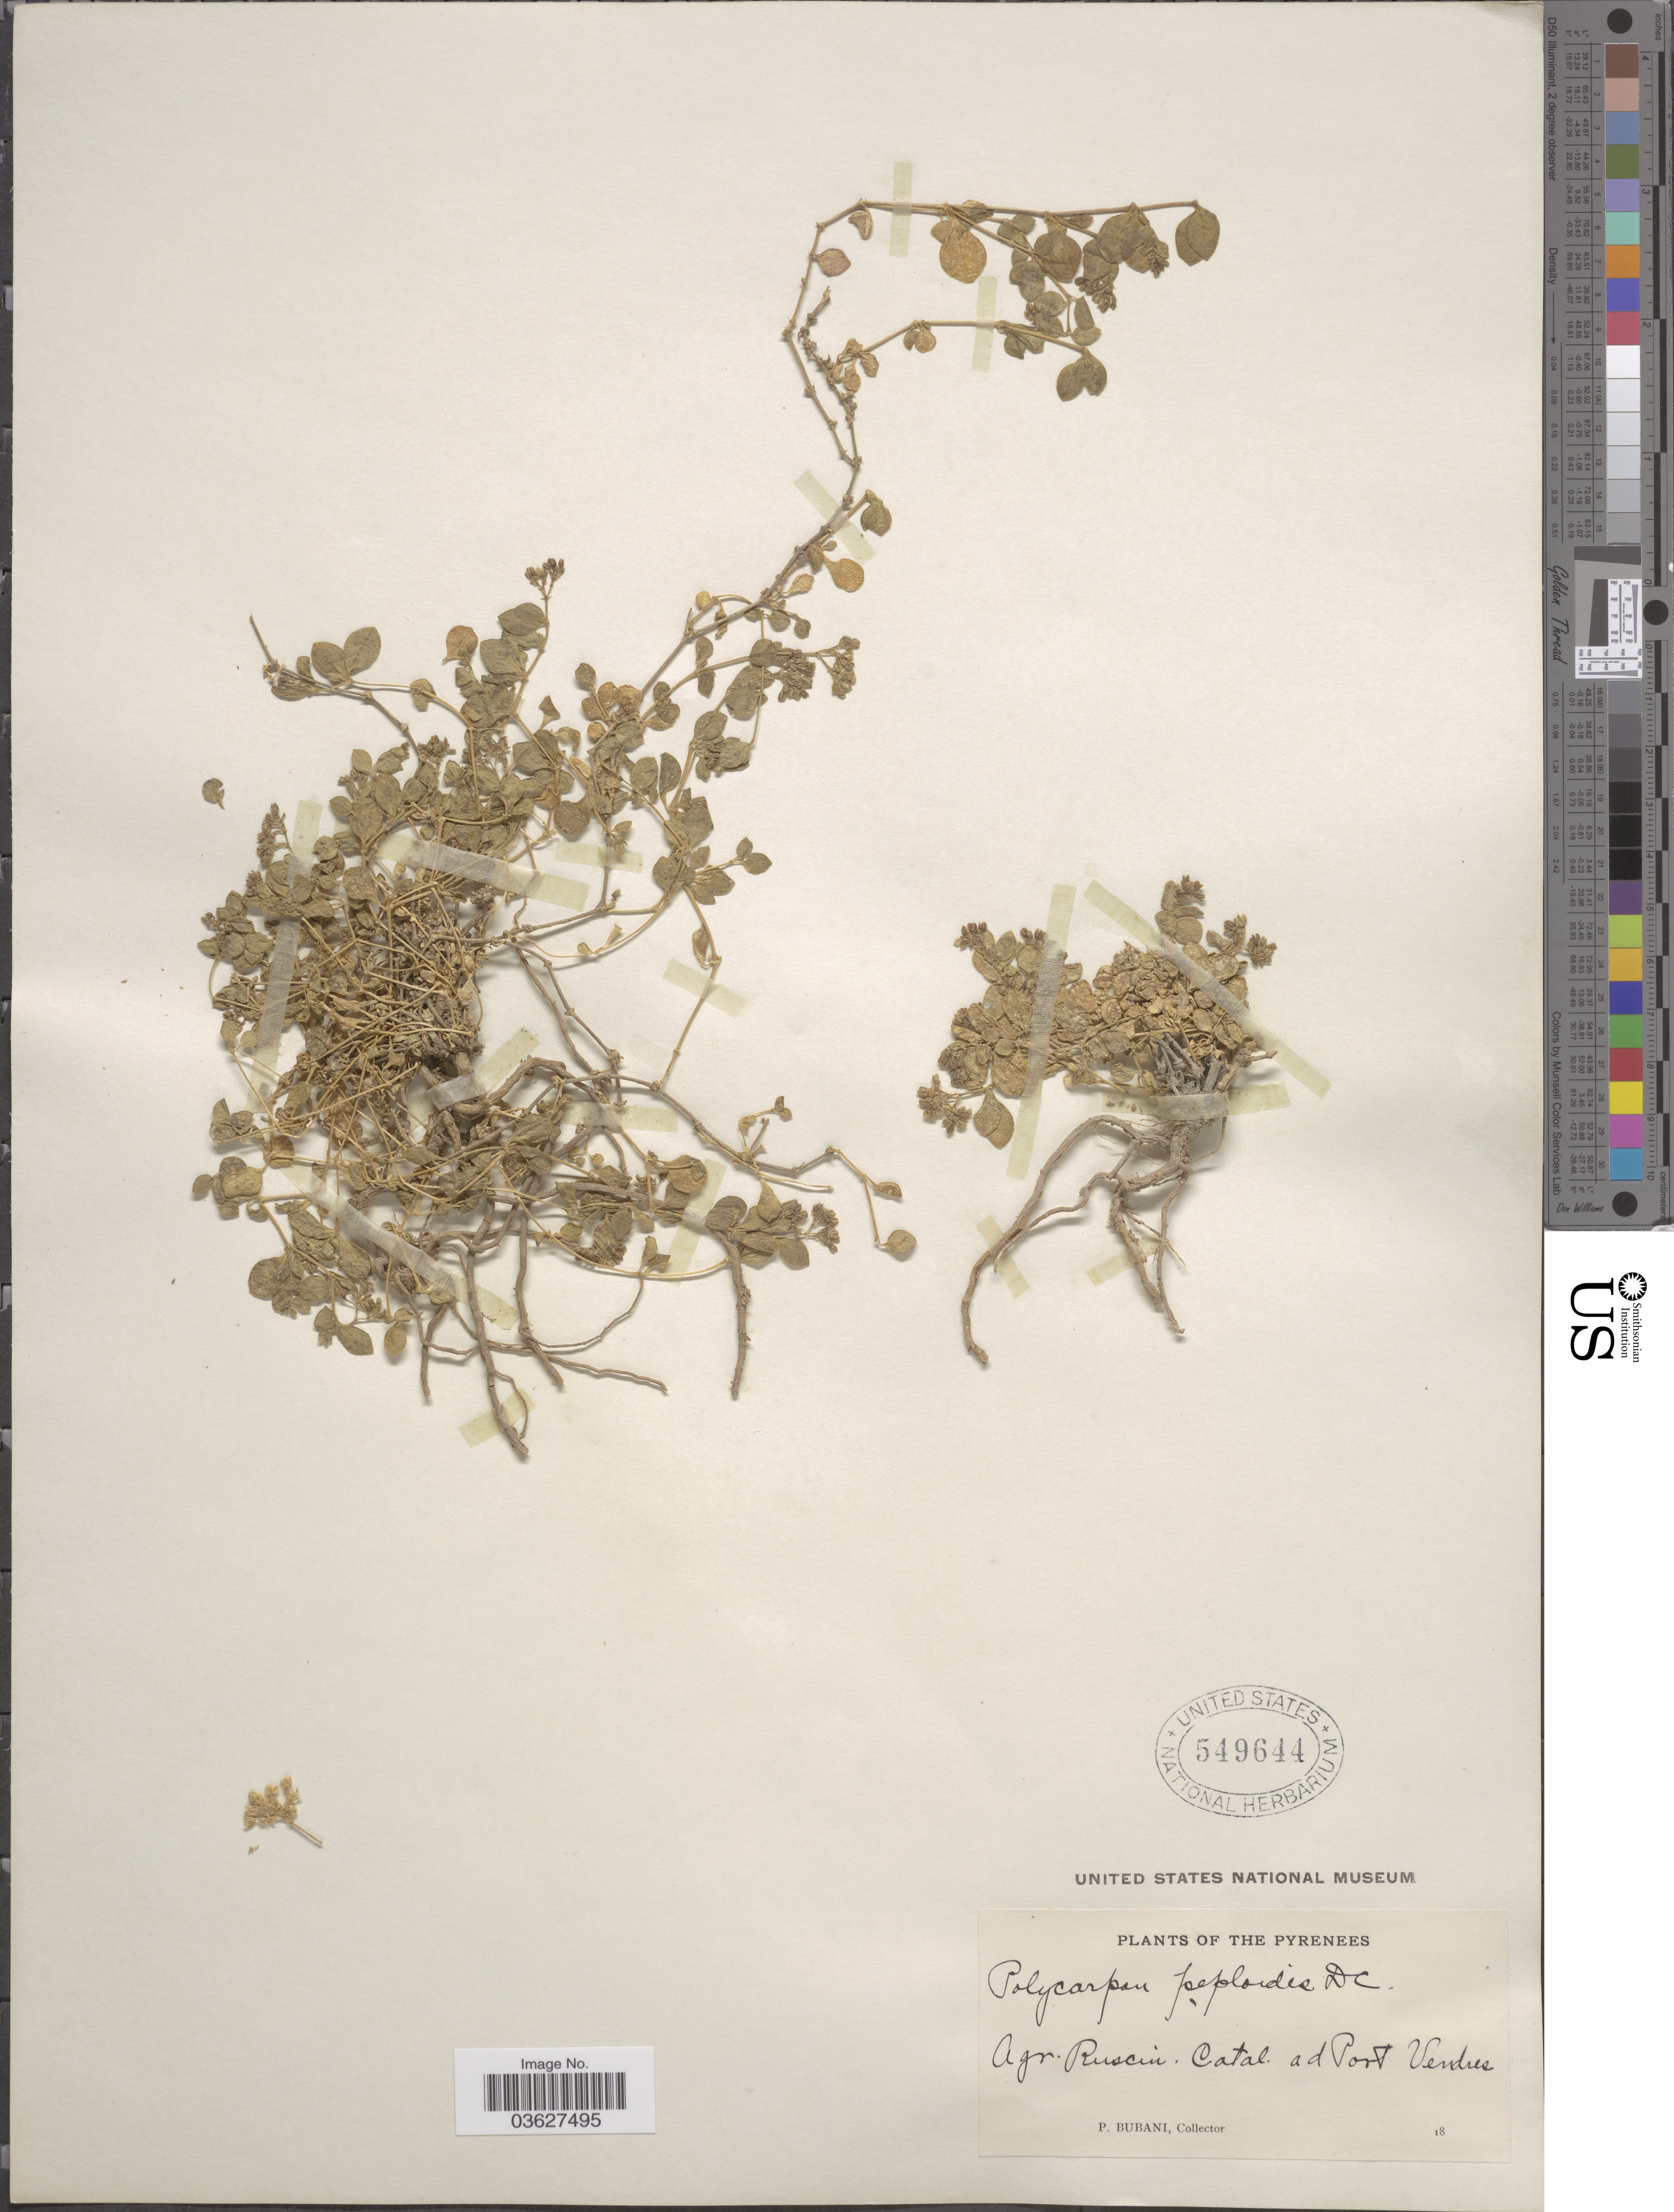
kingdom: Plantae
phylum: Tracheophyta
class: Magnoliopsida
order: Caryophyllales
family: Caryophyllaceae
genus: Polycarpon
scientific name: Polycarpon peploides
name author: DC.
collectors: P. Bubani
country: France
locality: The Pyrenees. Agr. Ruscin. Catal. ad Port Vendres.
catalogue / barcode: US 549644